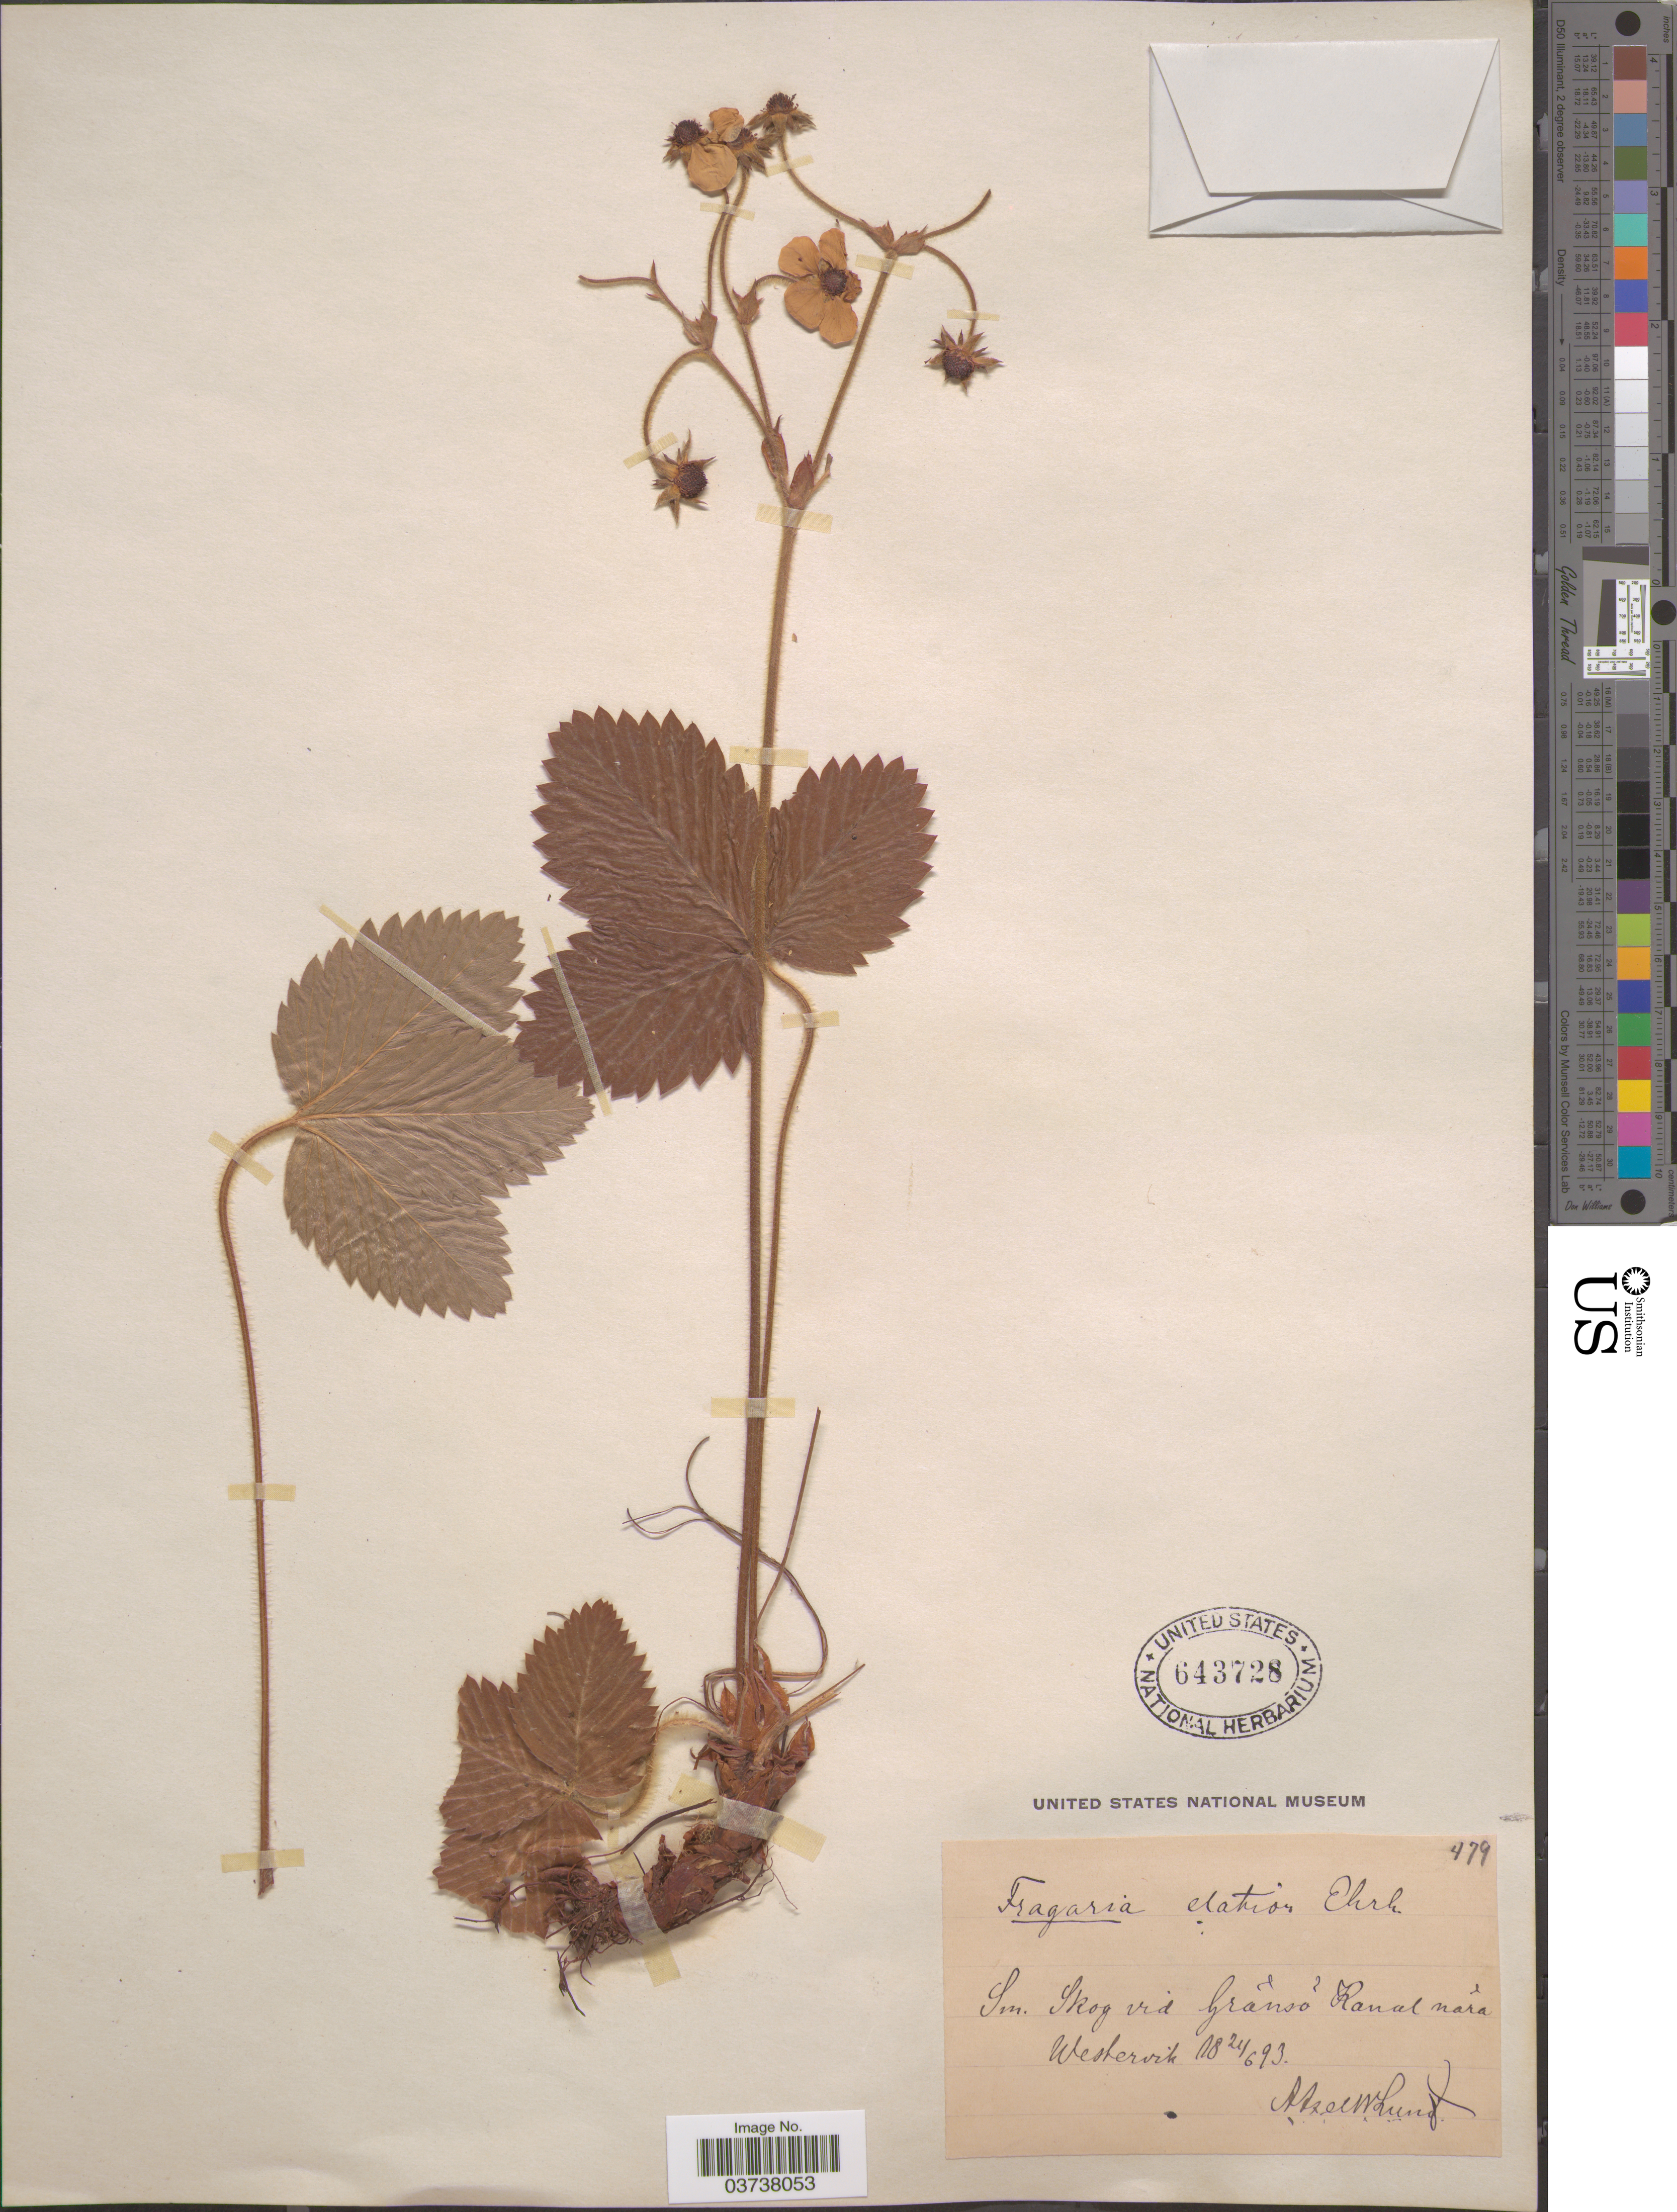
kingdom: Plantae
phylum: Tracheophyta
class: Magnoliopsida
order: Rosales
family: Rosaceae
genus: Fragaria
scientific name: Fragaria elatior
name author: Ehrh.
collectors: A. Axel & W. Lund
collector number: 479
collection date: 1893-06-21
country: Sweden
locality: Sm. Skog vid Grânsó Ranal narâ Westervik.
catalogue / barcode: US 643728